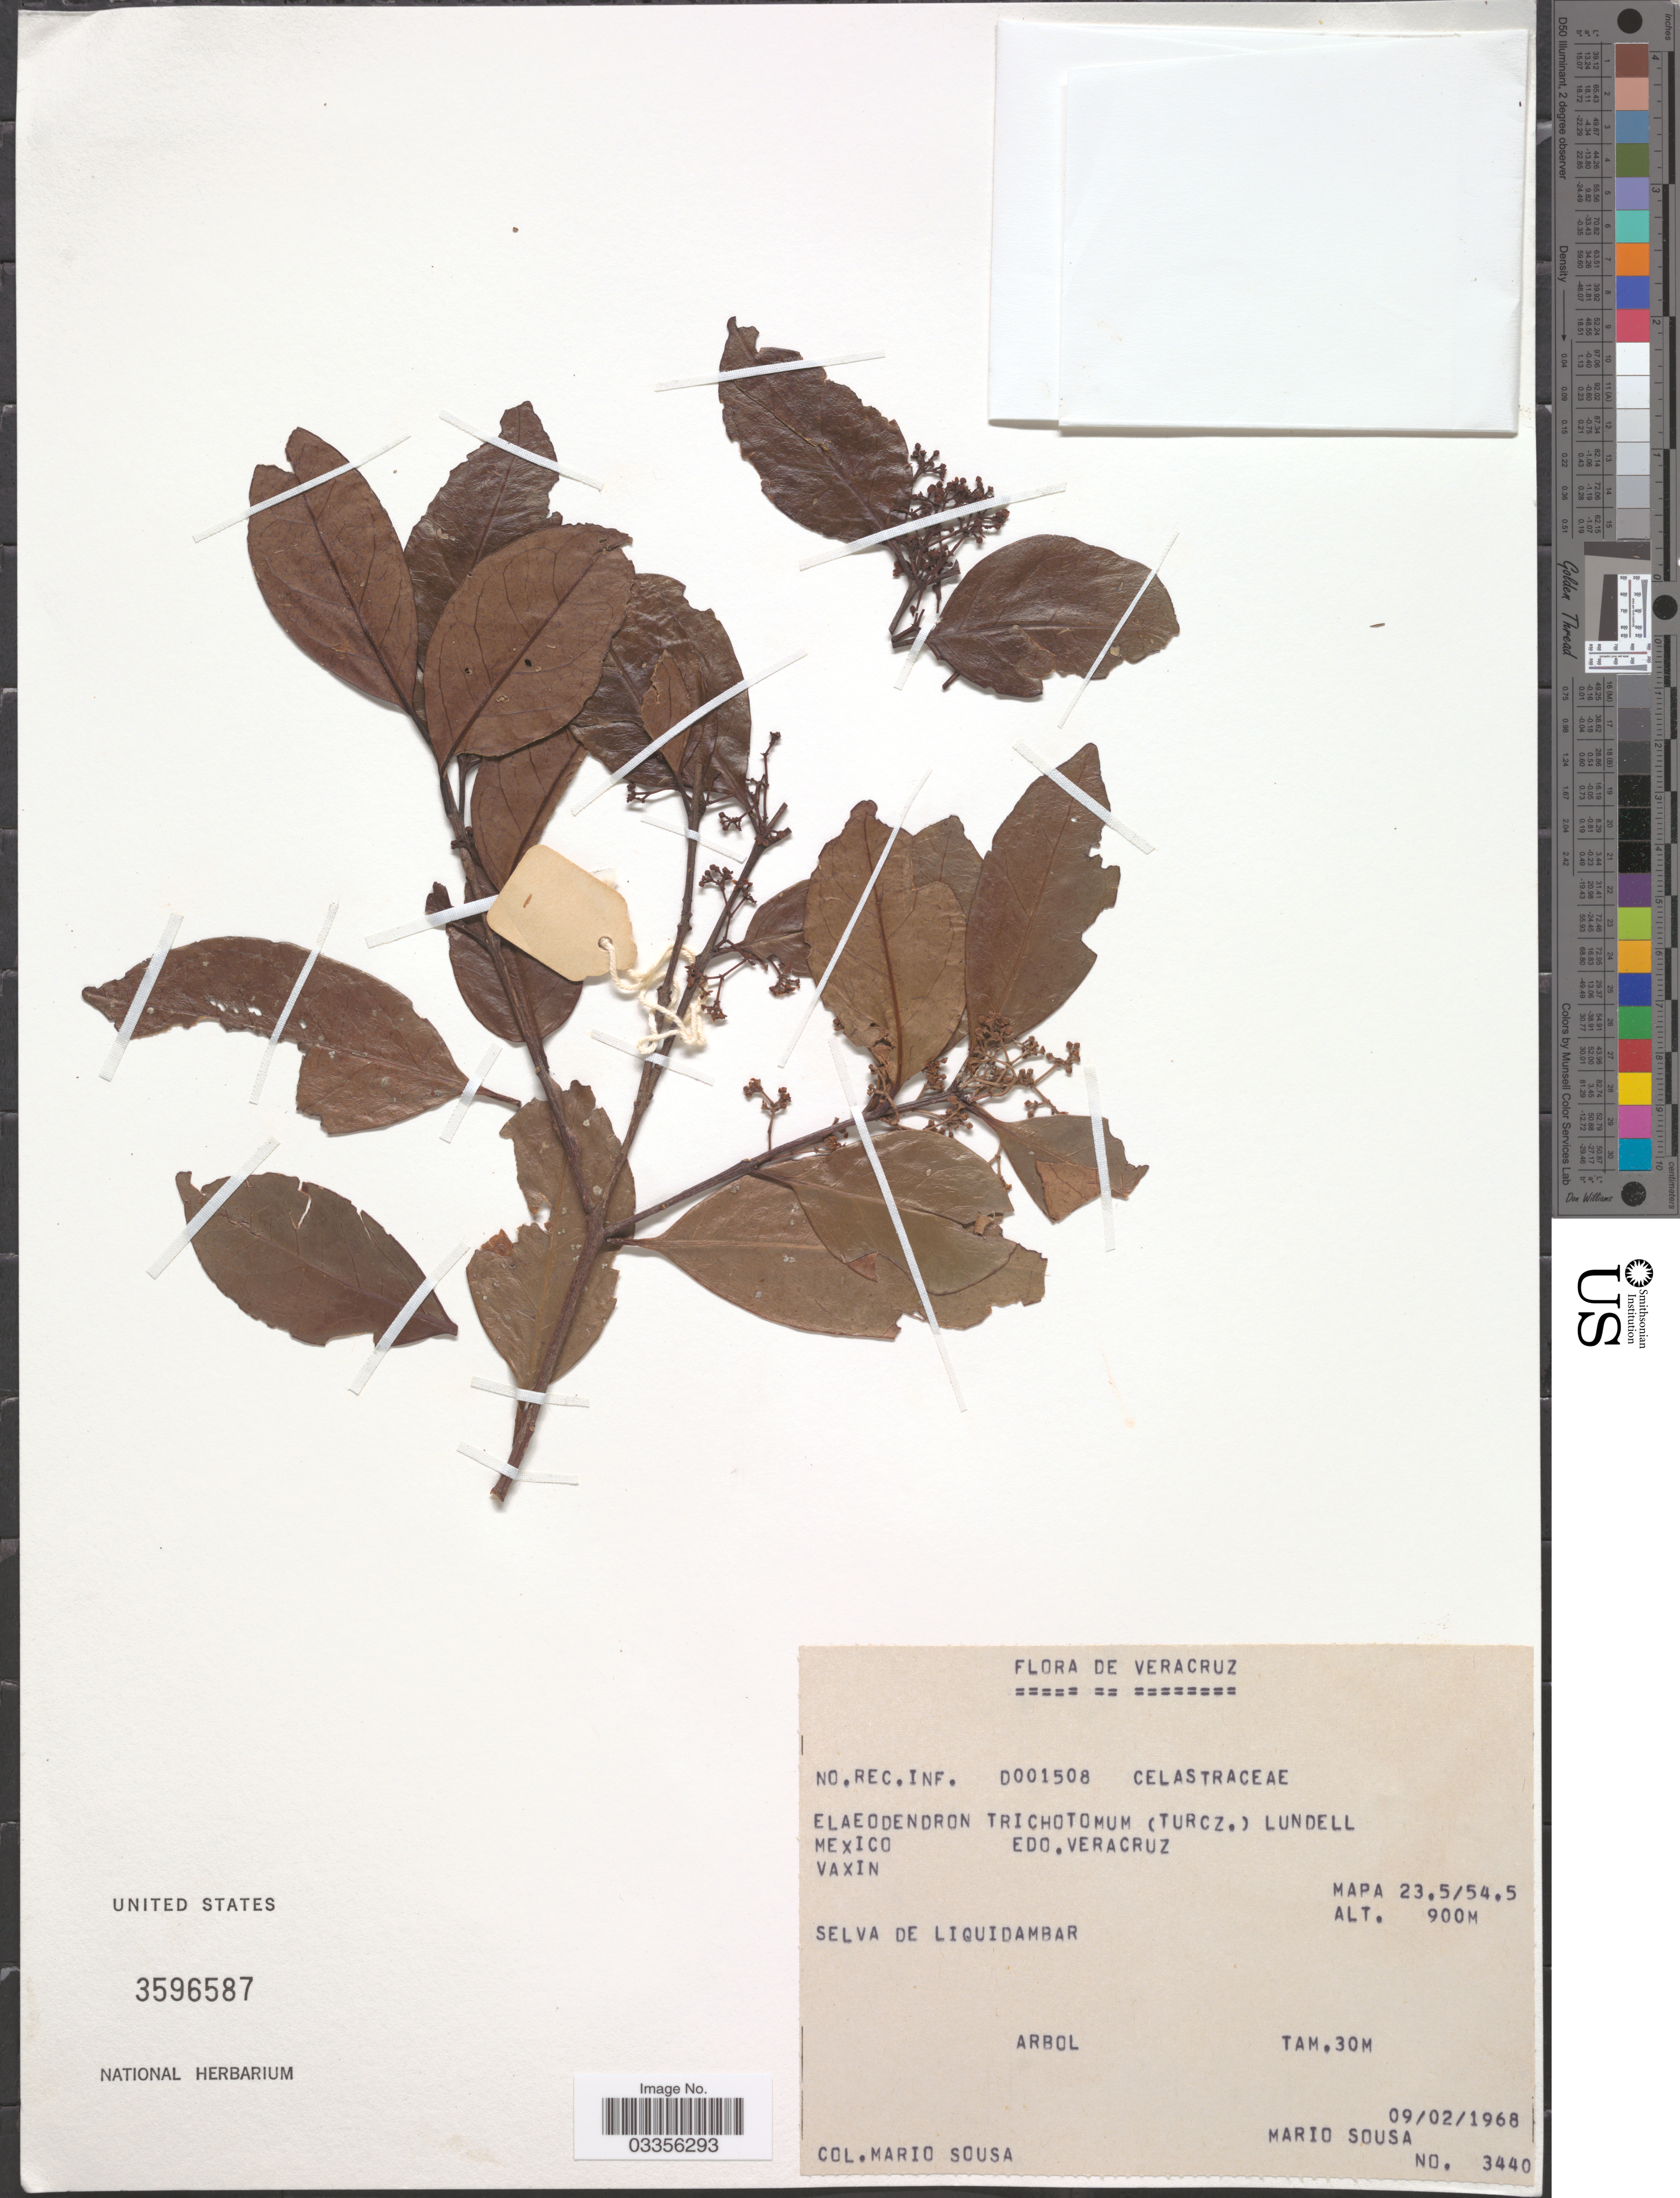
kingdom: Plantae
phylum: Tracheophyta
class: Magnoliopsida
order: Celastrales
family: Celastraceae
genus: Elaeodendron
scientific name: Elaeodendron trichotomum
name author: (Turcz.) Lundell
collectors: M. Sousa S.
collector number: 3440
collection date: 1968-02-09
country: Mexico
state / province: Veracruz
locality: Veracruz. Mapa 23.5/54.5.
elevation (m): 900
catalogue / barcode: US 3596587